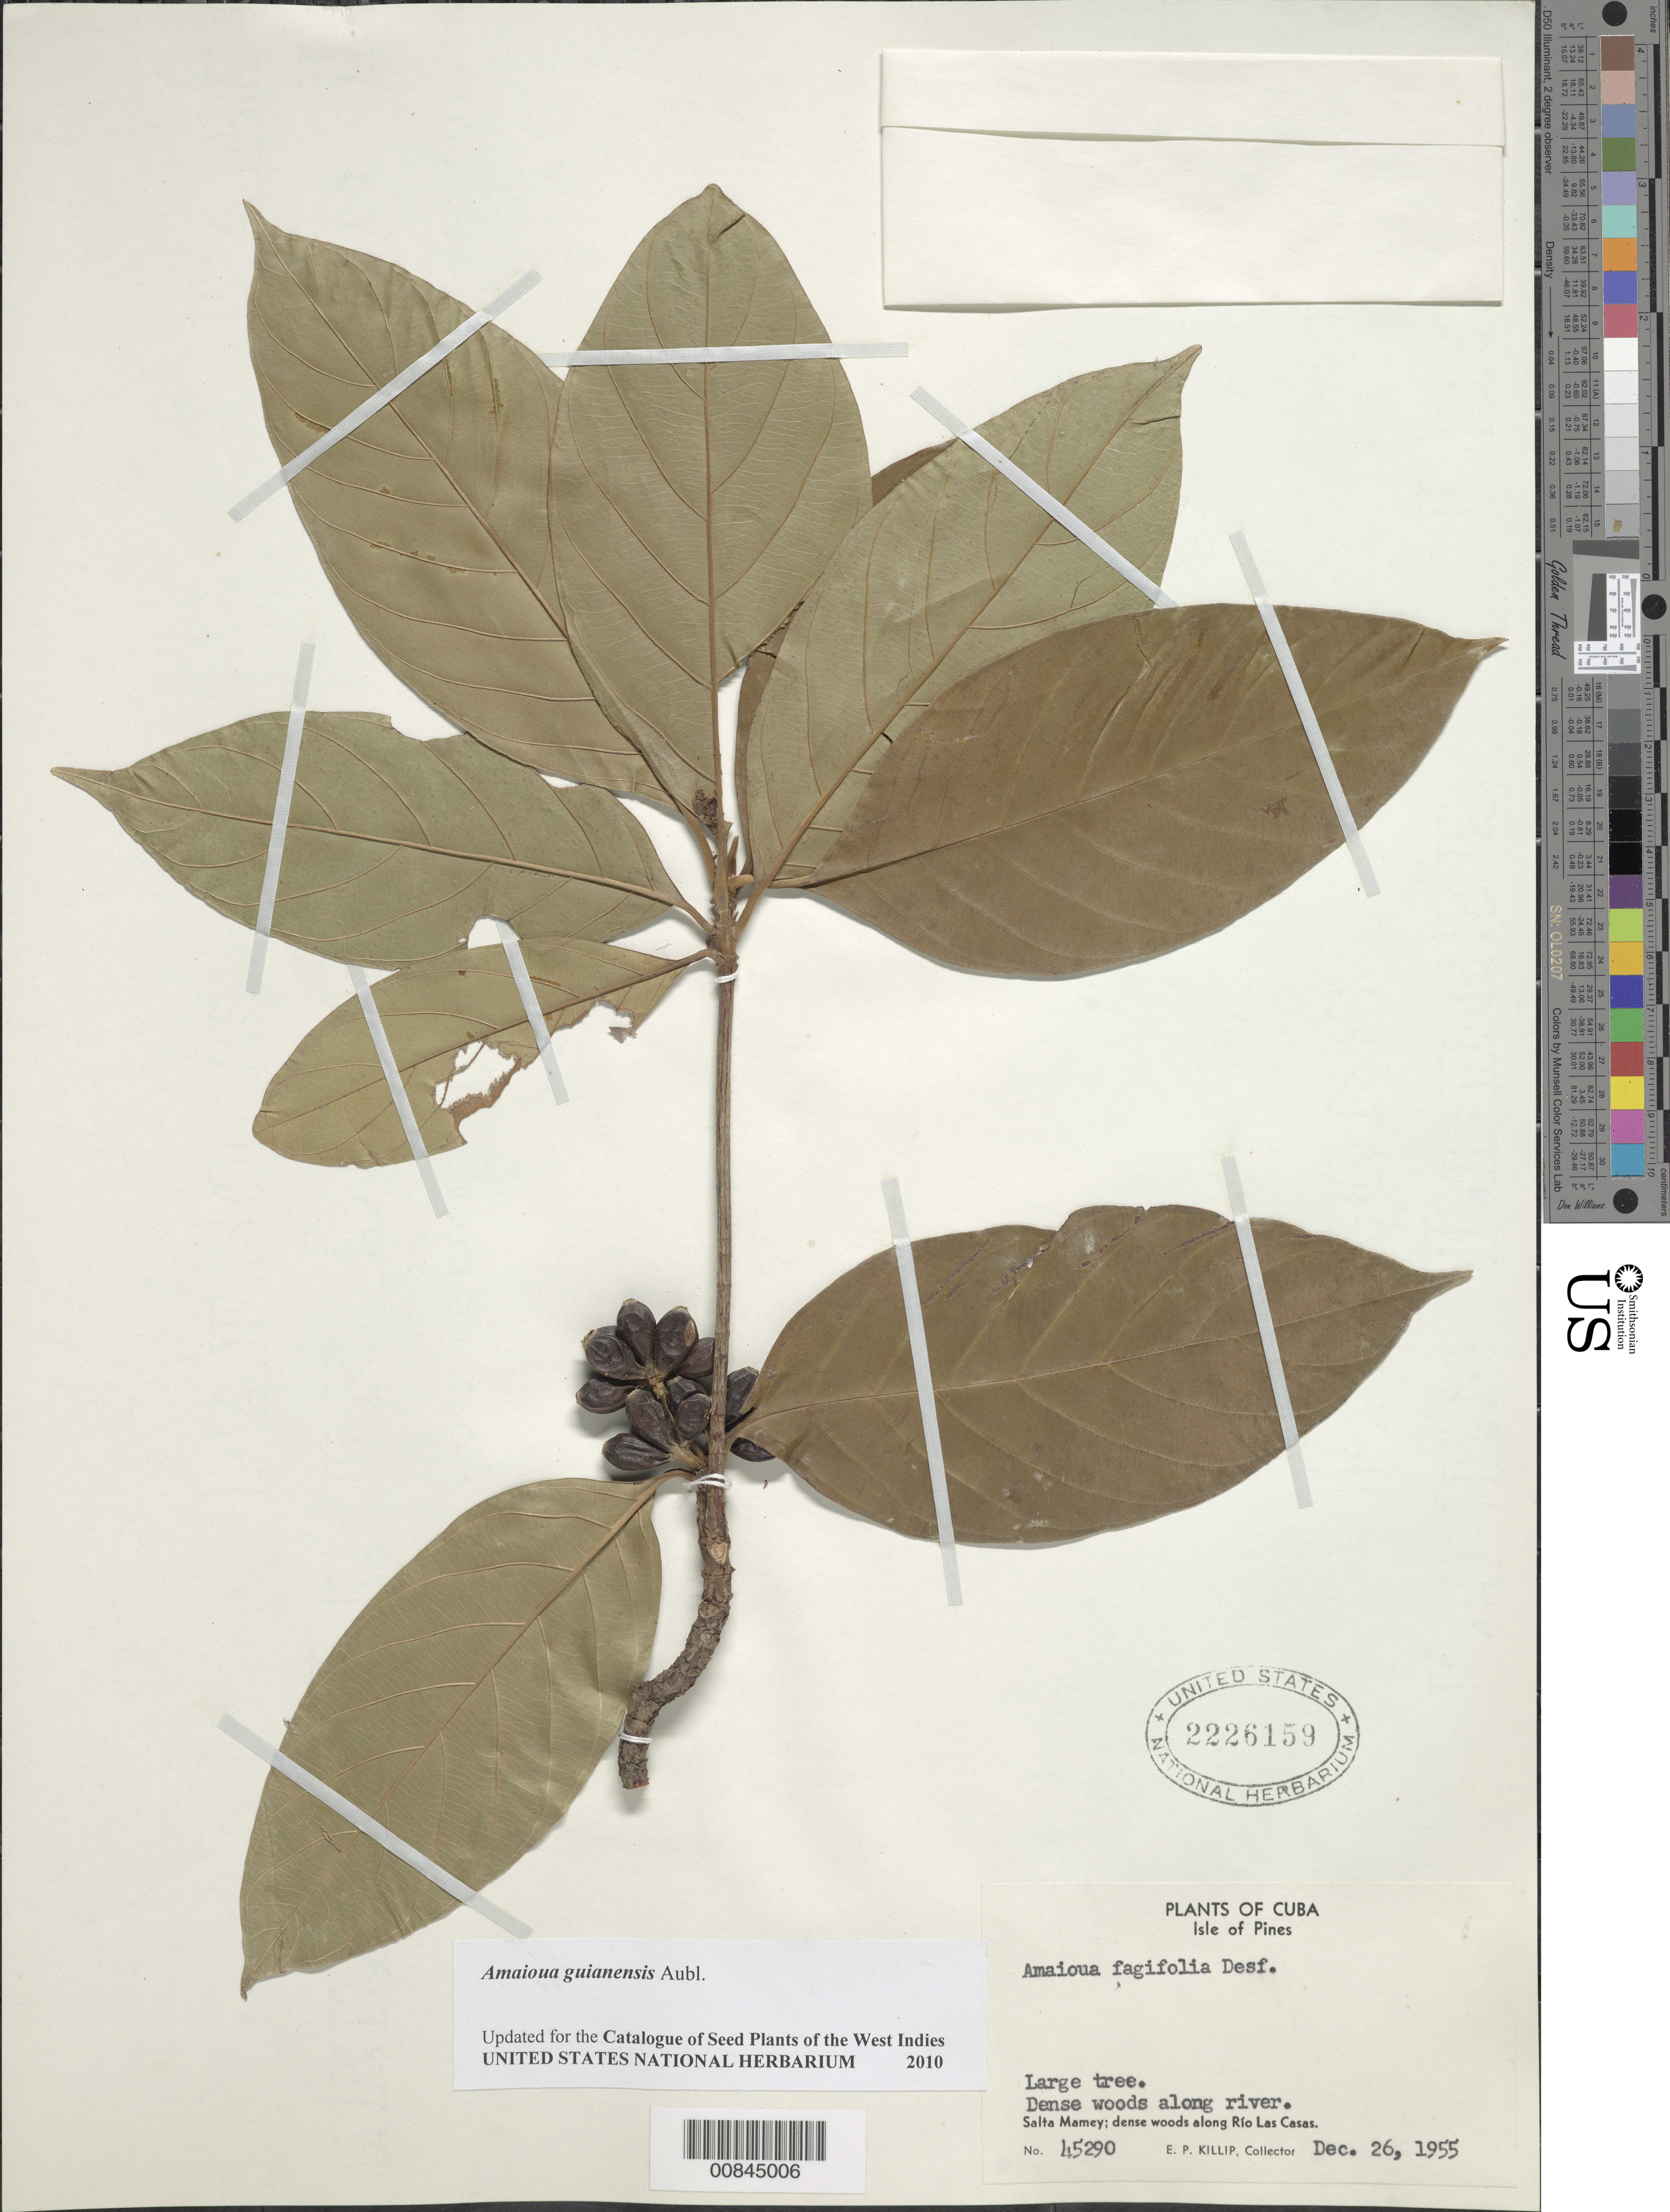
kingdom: Plantae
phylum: Tracheophyta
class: Magnoliopsida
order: Gentianales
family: Rubiaceae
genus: Amaioua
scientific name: Amaioua guianensis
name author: Aubl.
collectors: E. P. Killip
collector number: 45290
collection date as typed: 26 Dec 1955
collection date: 1955-12-26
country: Cuba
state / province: Isla de La Juventud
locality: Salta Mamey, along Rio Las Casas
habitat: Dense woods along river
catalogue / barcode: US 2226159